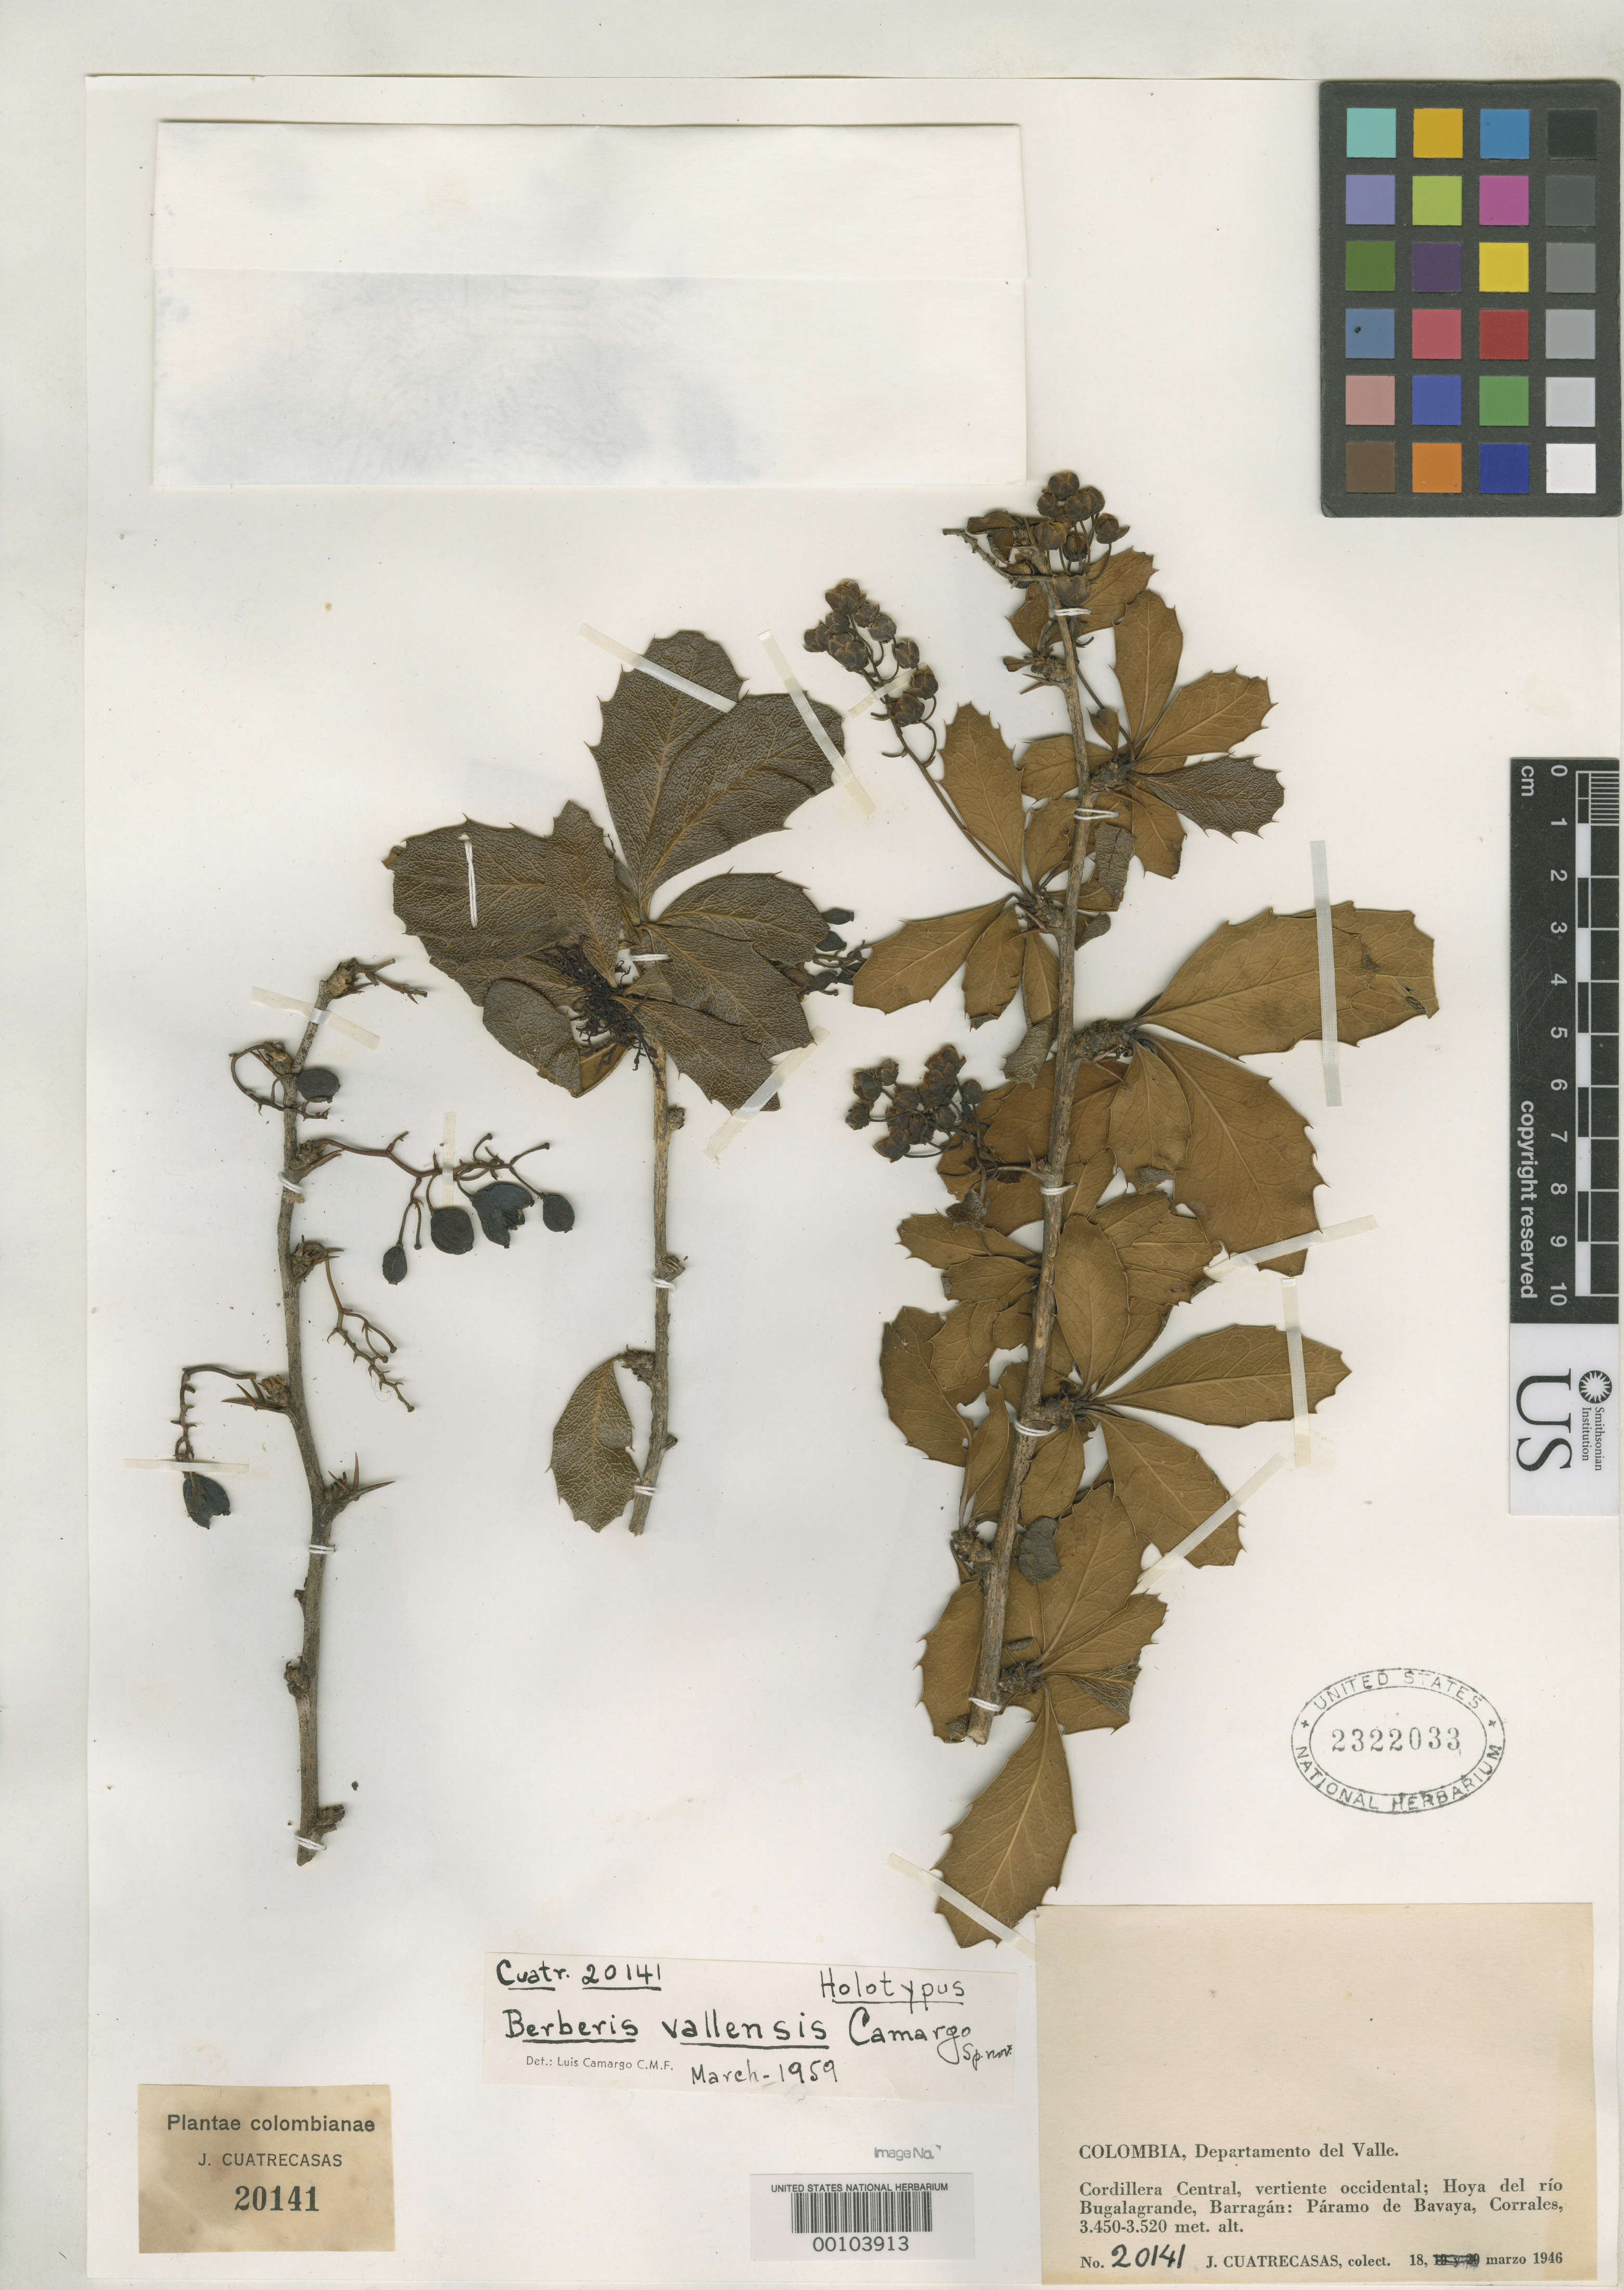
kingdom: Plantae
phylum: Tracheophyta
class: Magnoliopsida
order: Ranunculales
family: Berberidaceae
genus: Berberis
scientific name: Berberis vallensis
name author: L.A. Camargo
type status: Holotype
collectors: J. Cuatrecasas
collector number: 20141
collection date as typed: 18 Mar 1946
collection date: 1946-03-18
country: Colombia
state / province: Valle del Cauca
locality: Bavaya, Corrales.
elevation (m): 3450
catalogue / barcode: US 2322033